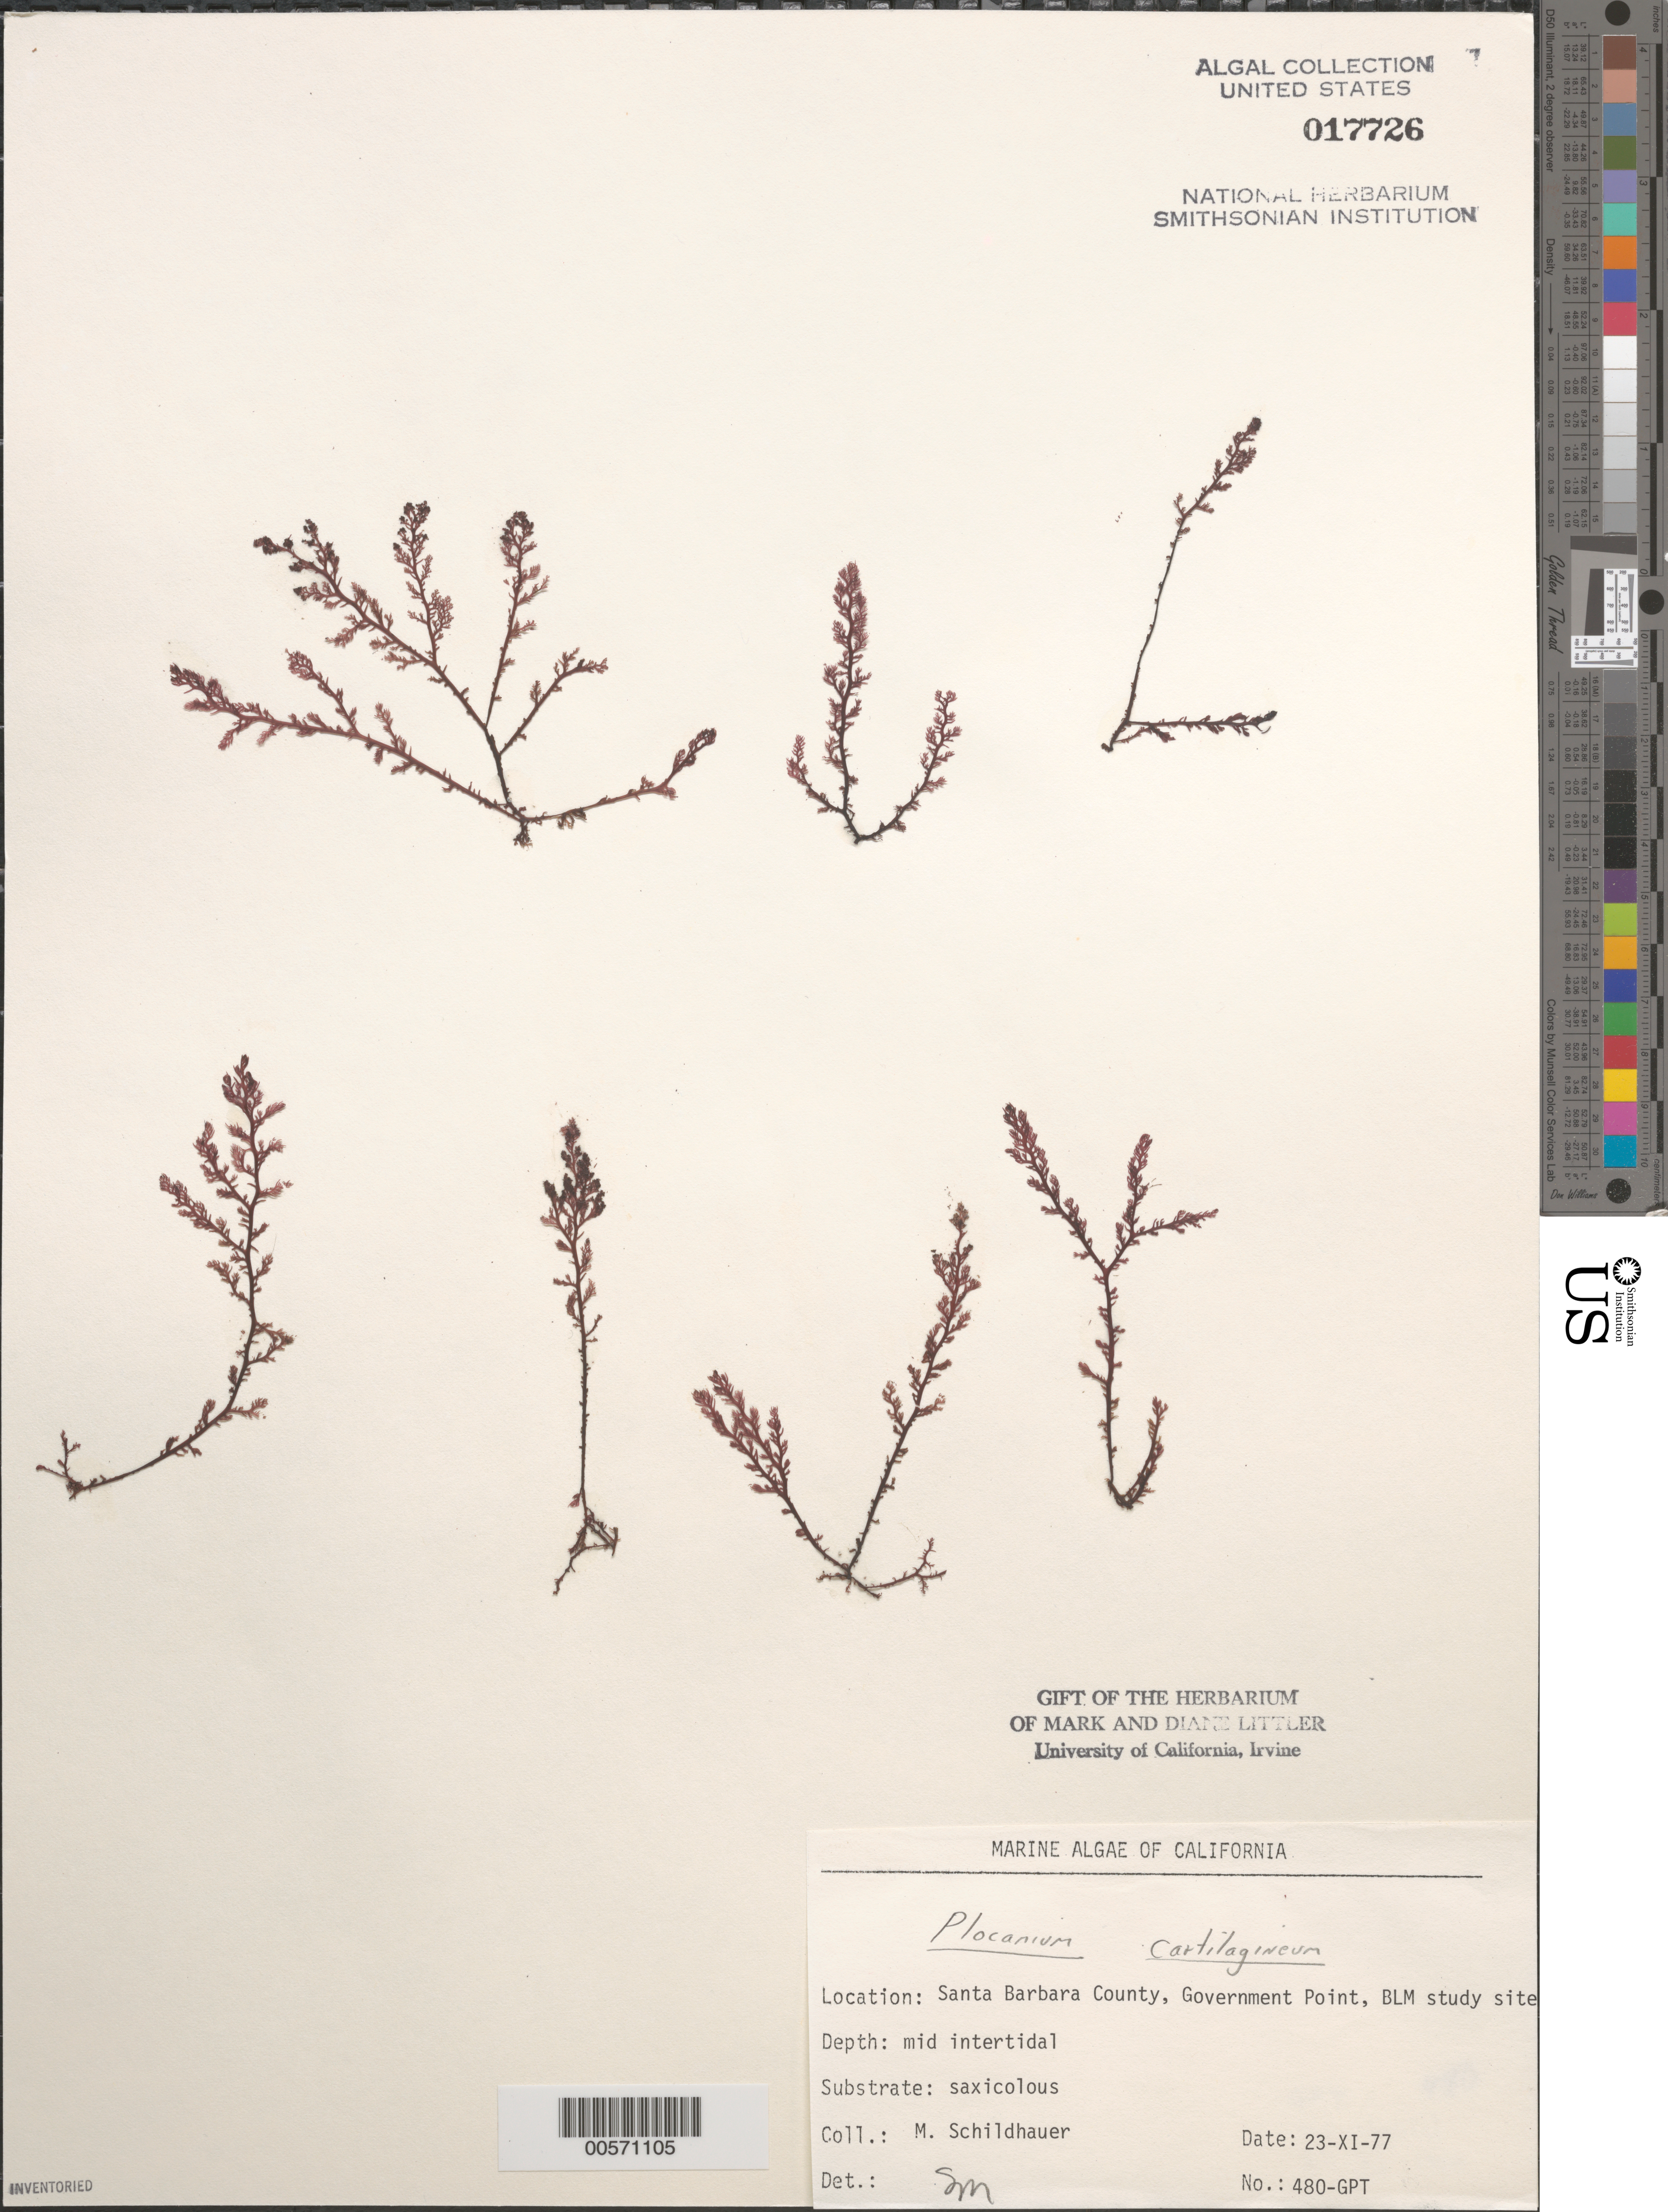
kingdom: Plantae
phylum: Rhodophyta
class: Florideophyceae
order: Plocamiales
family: Plocamiaceae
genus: Plocamium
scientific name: Plocamium cartilagineum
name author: (L.) P.S. Dixon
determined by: Murray, S. N.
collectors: M. Schildhauer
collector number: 480-gpt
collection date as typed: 23 Nov 1977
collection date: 1977-11-23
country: United States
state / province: California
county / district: Santa Barbara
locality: Government Point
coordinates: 34 26'31"N, 120 24'06"W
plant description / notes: BLM-SOCALBIGHT Rocky Intertidal Survey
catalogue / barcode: US 17726